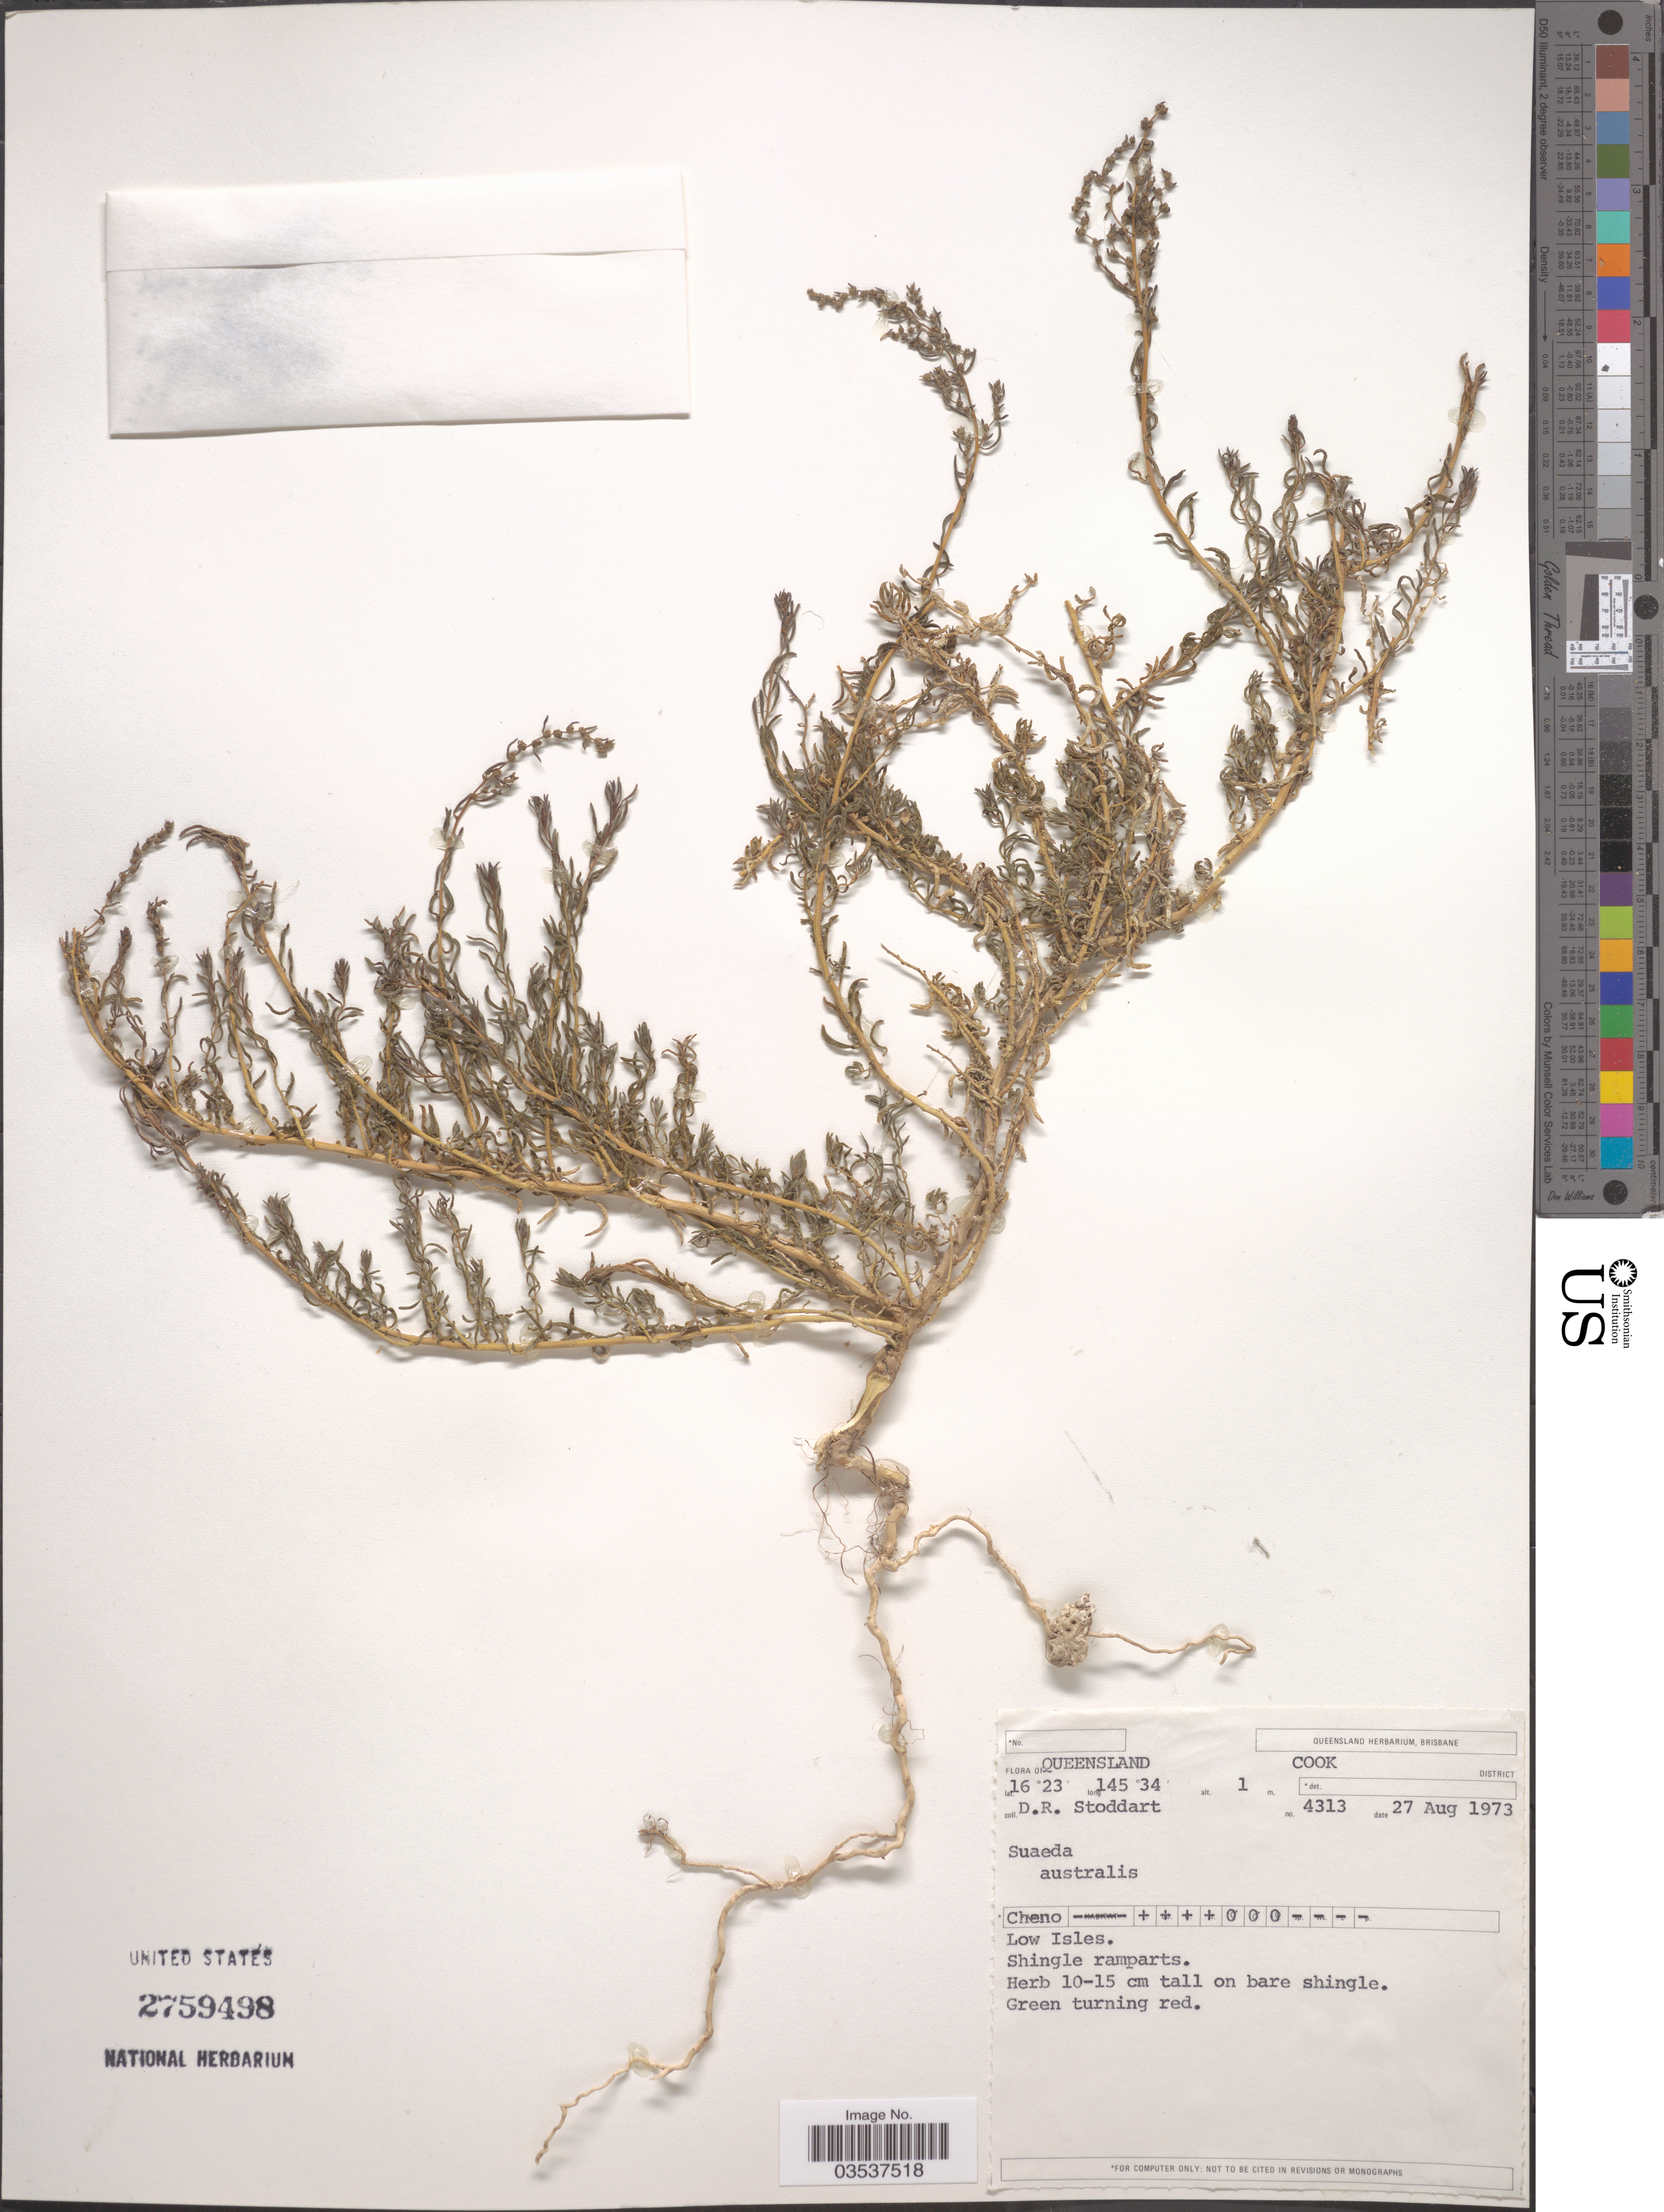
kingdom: Plantae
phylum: Tracheophyta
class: Magnoliopsida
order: Caryophyllales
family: Amaranthaceae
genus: Suaeda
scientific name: Suaeda australis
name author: (R. Br.) Moq.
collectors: D. R. Stoddart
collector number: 4313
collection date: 1973-08-27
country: Australia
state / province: Queensland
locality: Cook District. Low Isles.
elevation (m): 1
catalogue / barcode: US 2759498